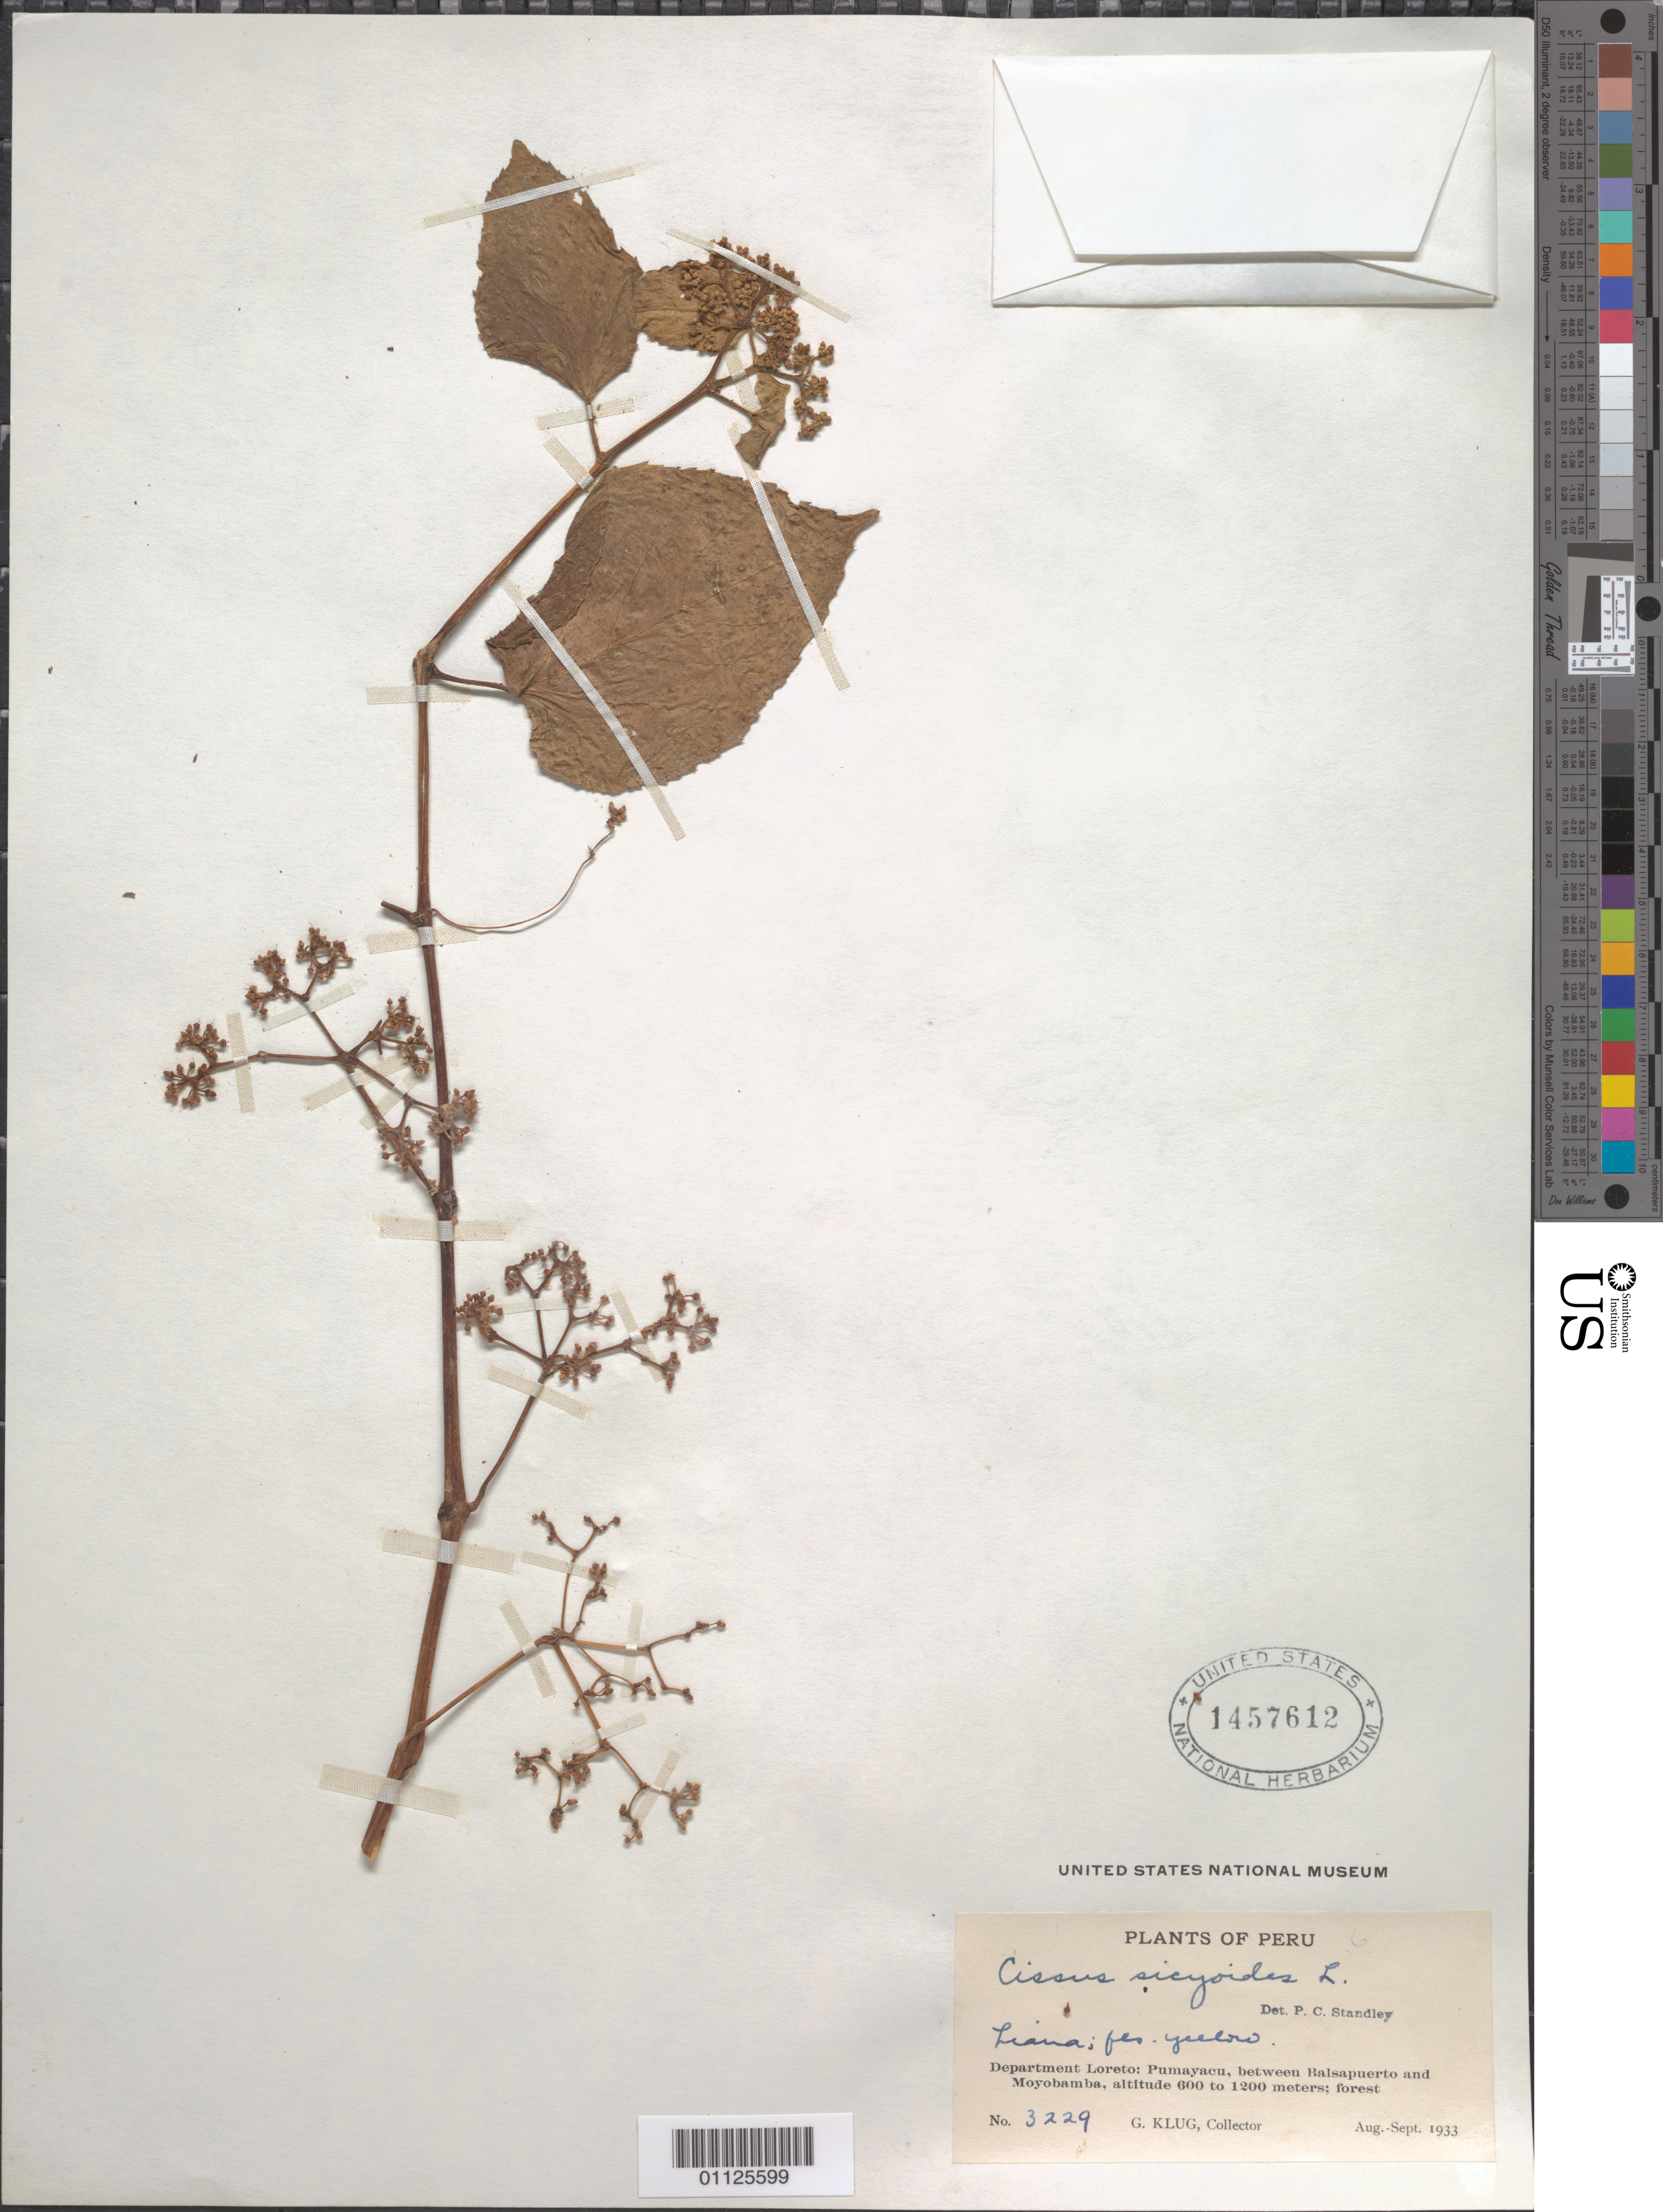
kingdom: Plantae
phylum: Tracheophyta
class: Magnoliopsida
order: Vitales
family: Vitaceae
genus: Cissus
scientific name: Cissus verticillata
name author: (L.) Nicolson & C.E. Jarvis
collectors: G. Klug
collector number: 3229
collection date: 1933-08/1933-09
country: Peru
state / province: Loreto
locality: Pumayacu, between Balsapuerto and Moyobamba.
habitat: Forest. Liana.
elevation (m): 600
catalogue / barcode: US 1457612